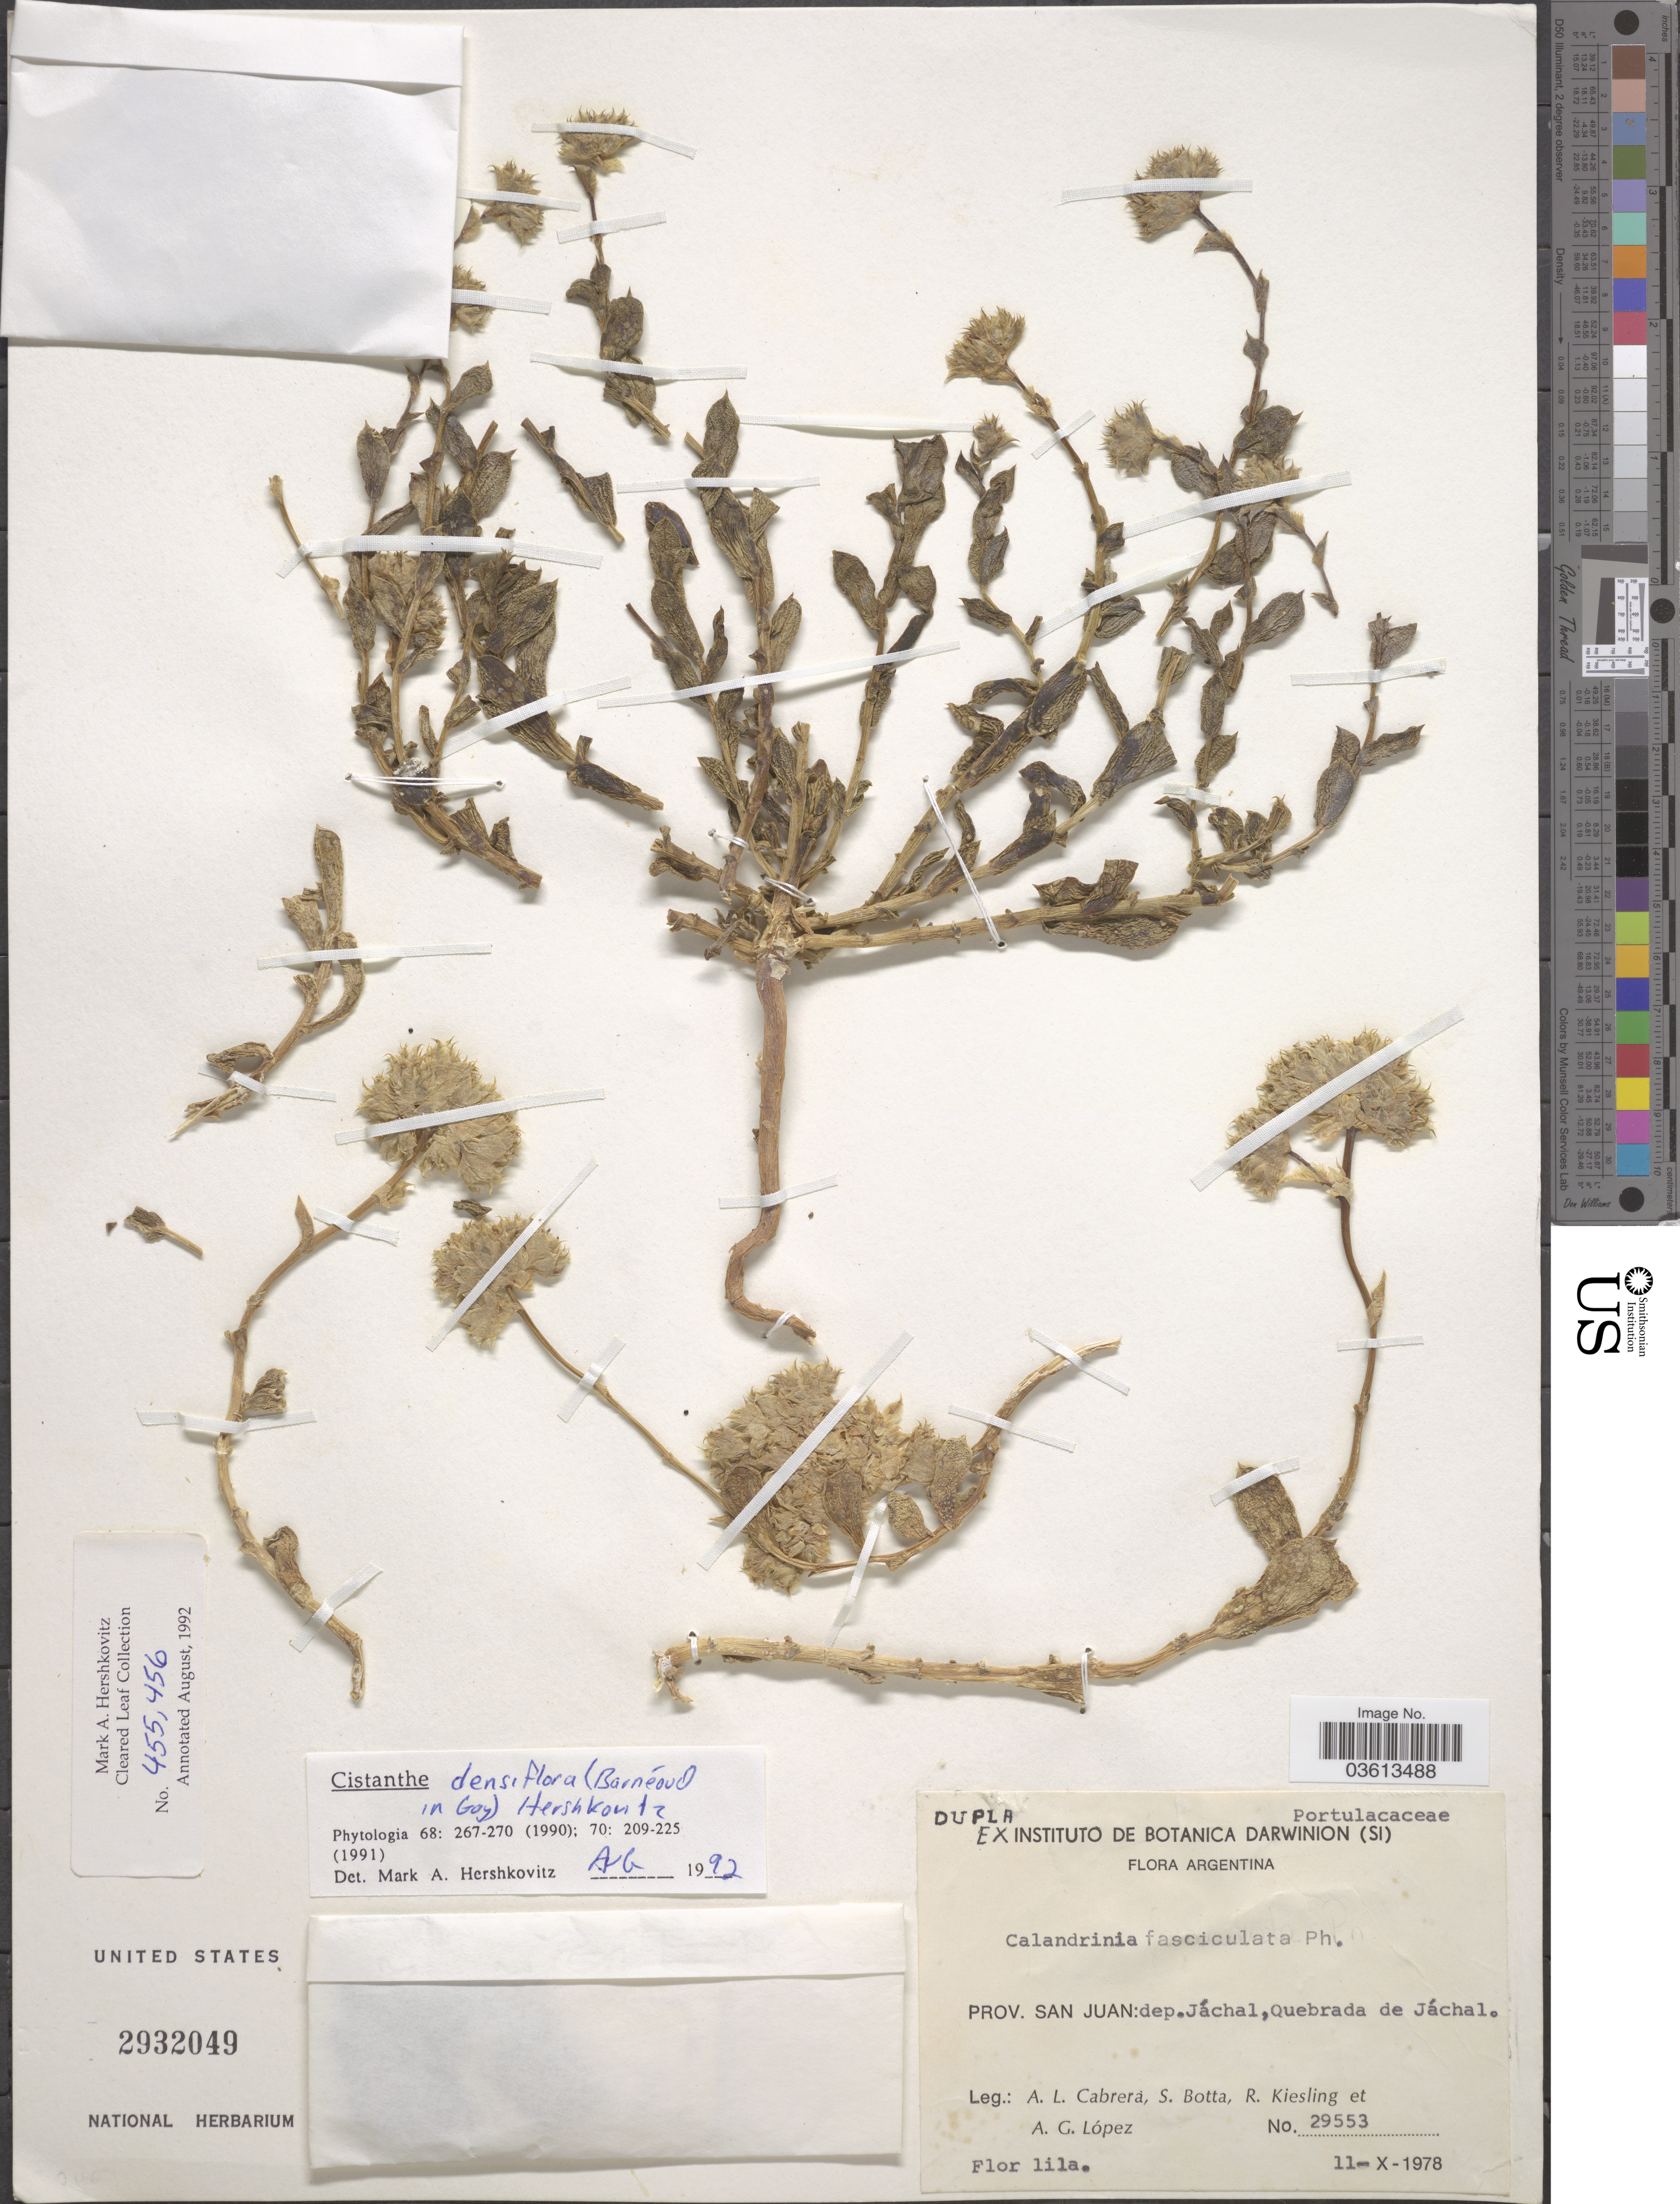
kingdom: Plantae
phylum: Tracheophyta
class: Magnoliopsida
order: Caryophyllales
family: Montiaceae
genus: Philippiamra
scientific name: Philippiamra densiflora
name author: (Barnéoud) Hershk.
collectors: A. L. Cabrera, S. Botta, R. Kiesling & A. G. Lopez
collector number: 29553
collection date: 1978-10-11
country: Argentina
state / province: San Juan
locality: Dep. Jáchal, Quebrada de Jáchal.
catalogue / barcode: US 2932049